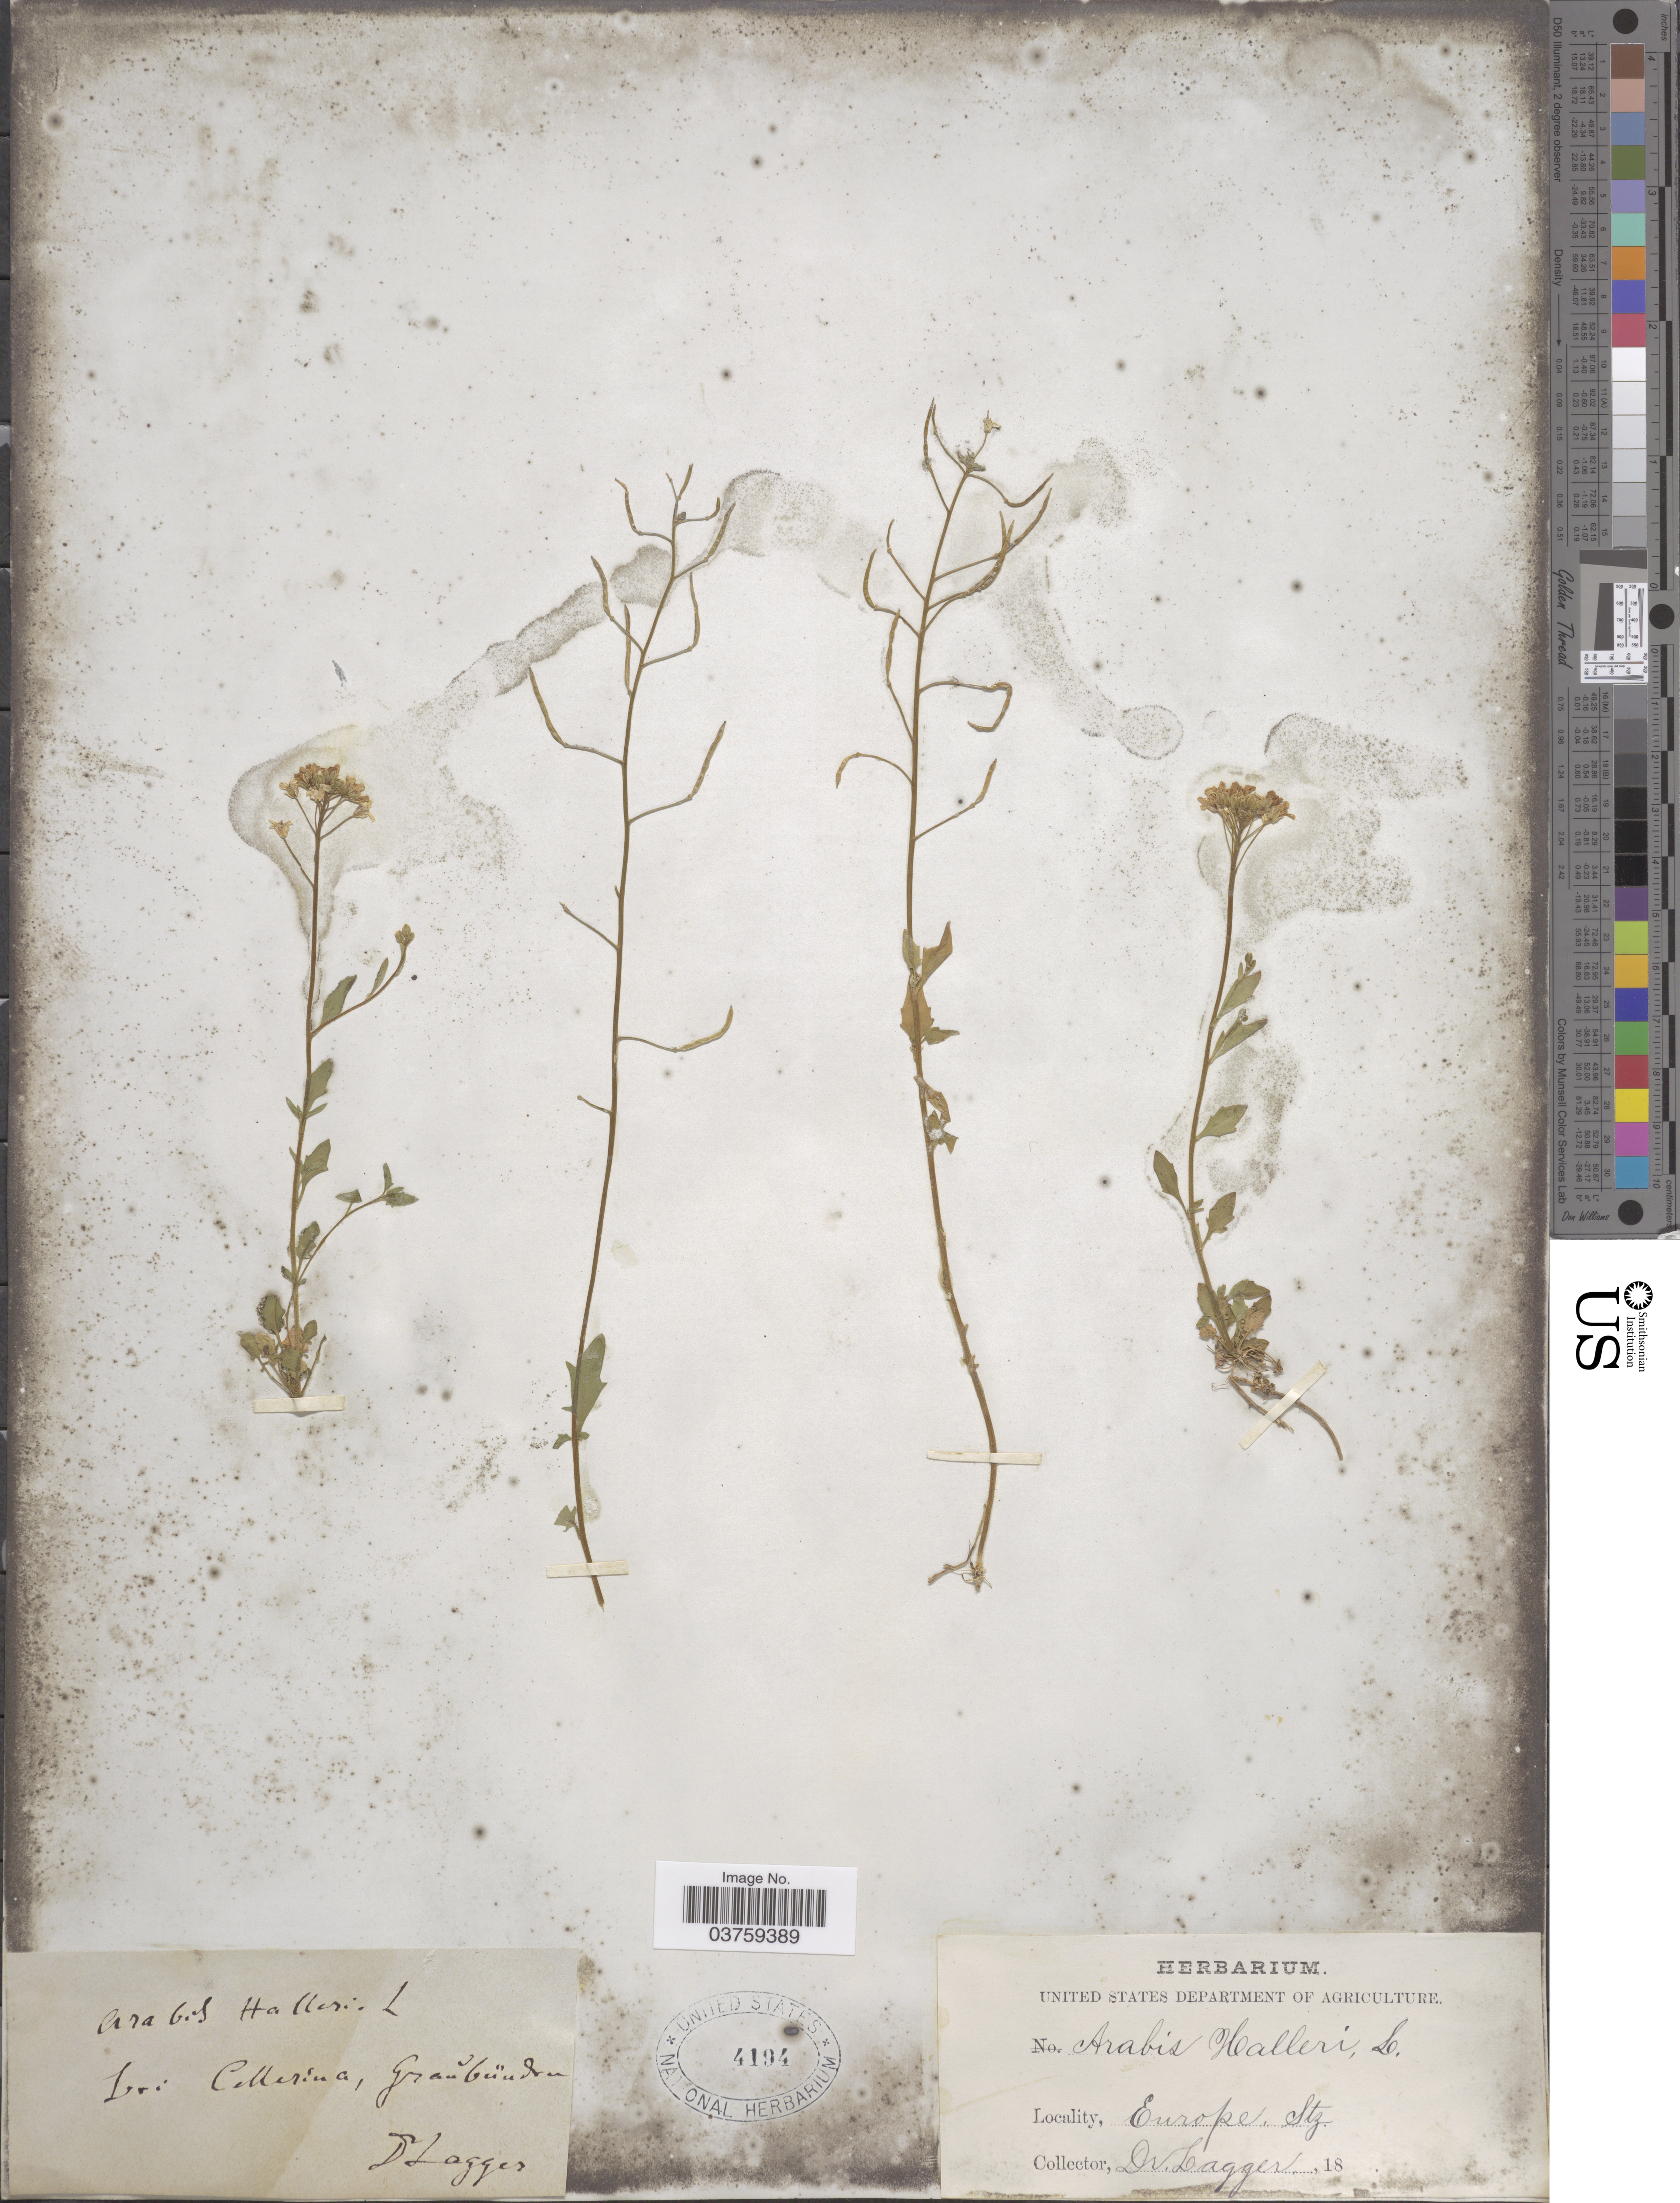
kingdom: Plantae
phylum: Tracheophyta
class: Magnoliopsida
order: Brassicales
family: Brassicaceae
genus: Arabis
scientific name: Arabis halleri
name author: L.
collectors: F. J. Lagger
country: Switzerland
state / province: Graubunden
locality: Irri Cellerina, Graubünden. Europe, Stz*.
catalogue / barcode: US 4194